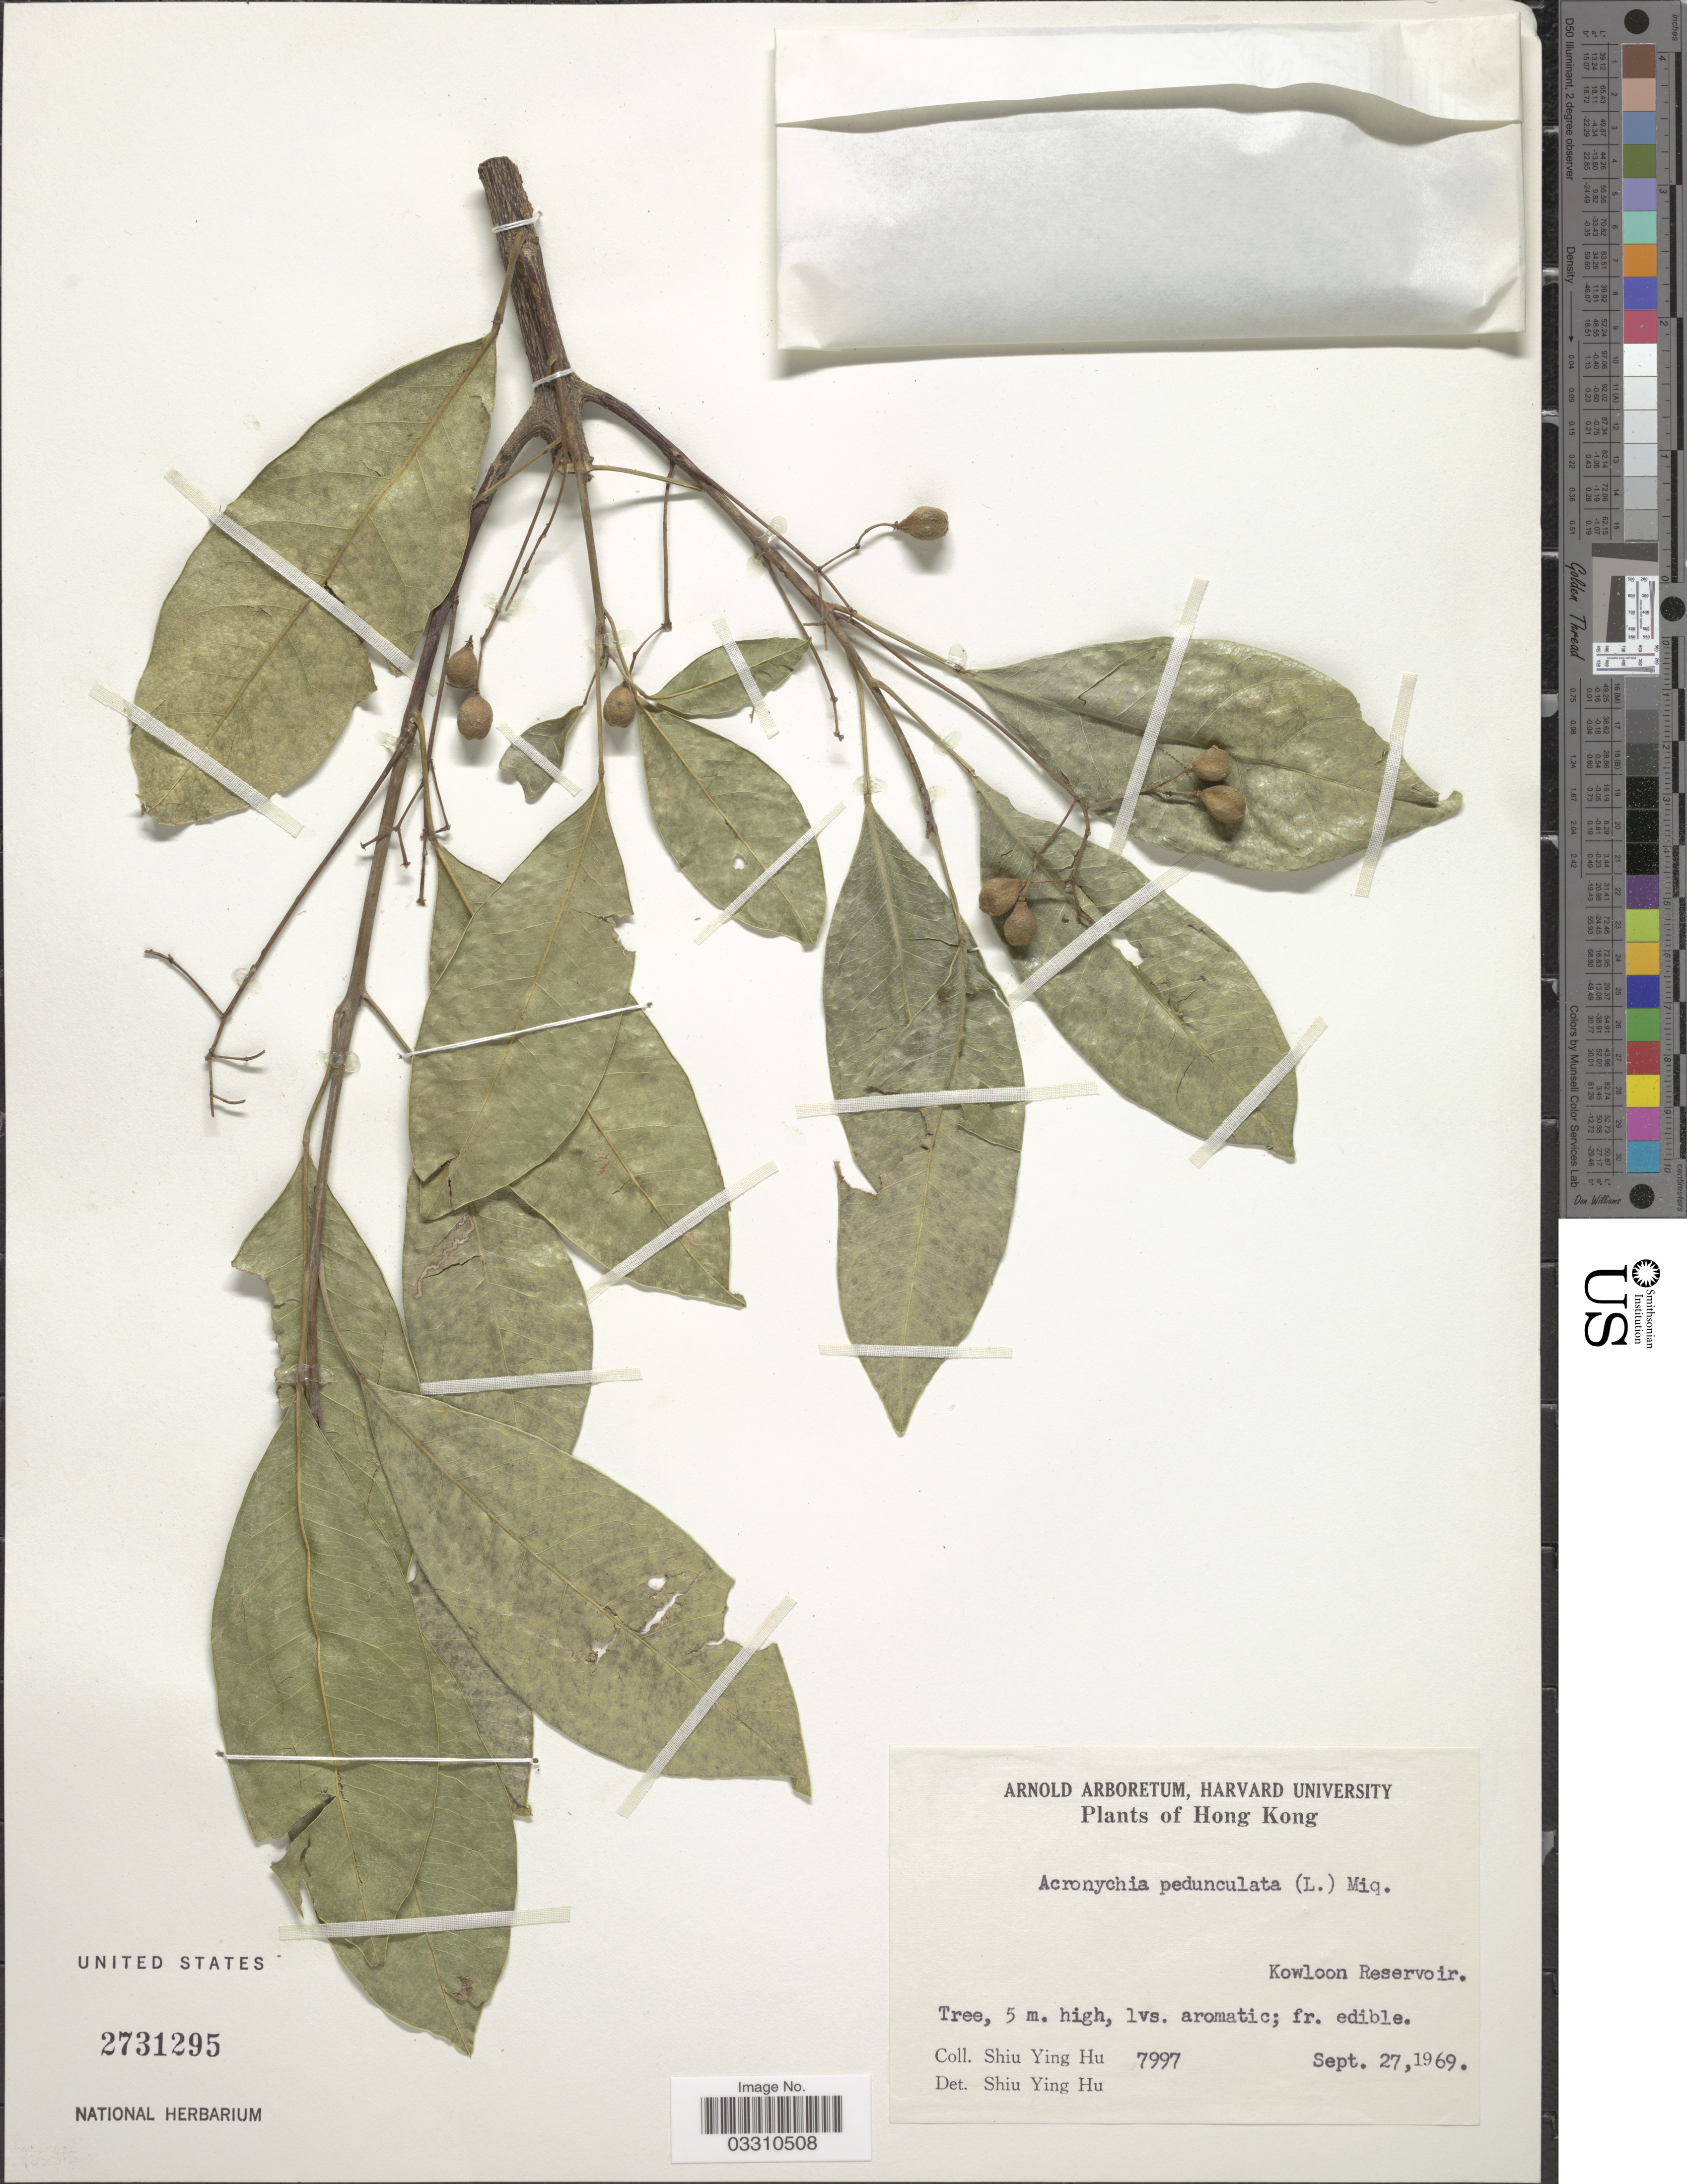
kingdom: Plantae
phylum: Tracheophyta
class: Magnoliopsida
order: Sapindales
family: Rutaceae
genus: Acronychia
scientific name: Acronychia pedunculata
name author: (L.) Miq.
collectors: S. Y. Hu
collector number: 7997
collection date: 1969-09-27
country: China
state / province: Hong Kong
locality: Kowloon Reservoir.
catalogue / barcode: US 2731295